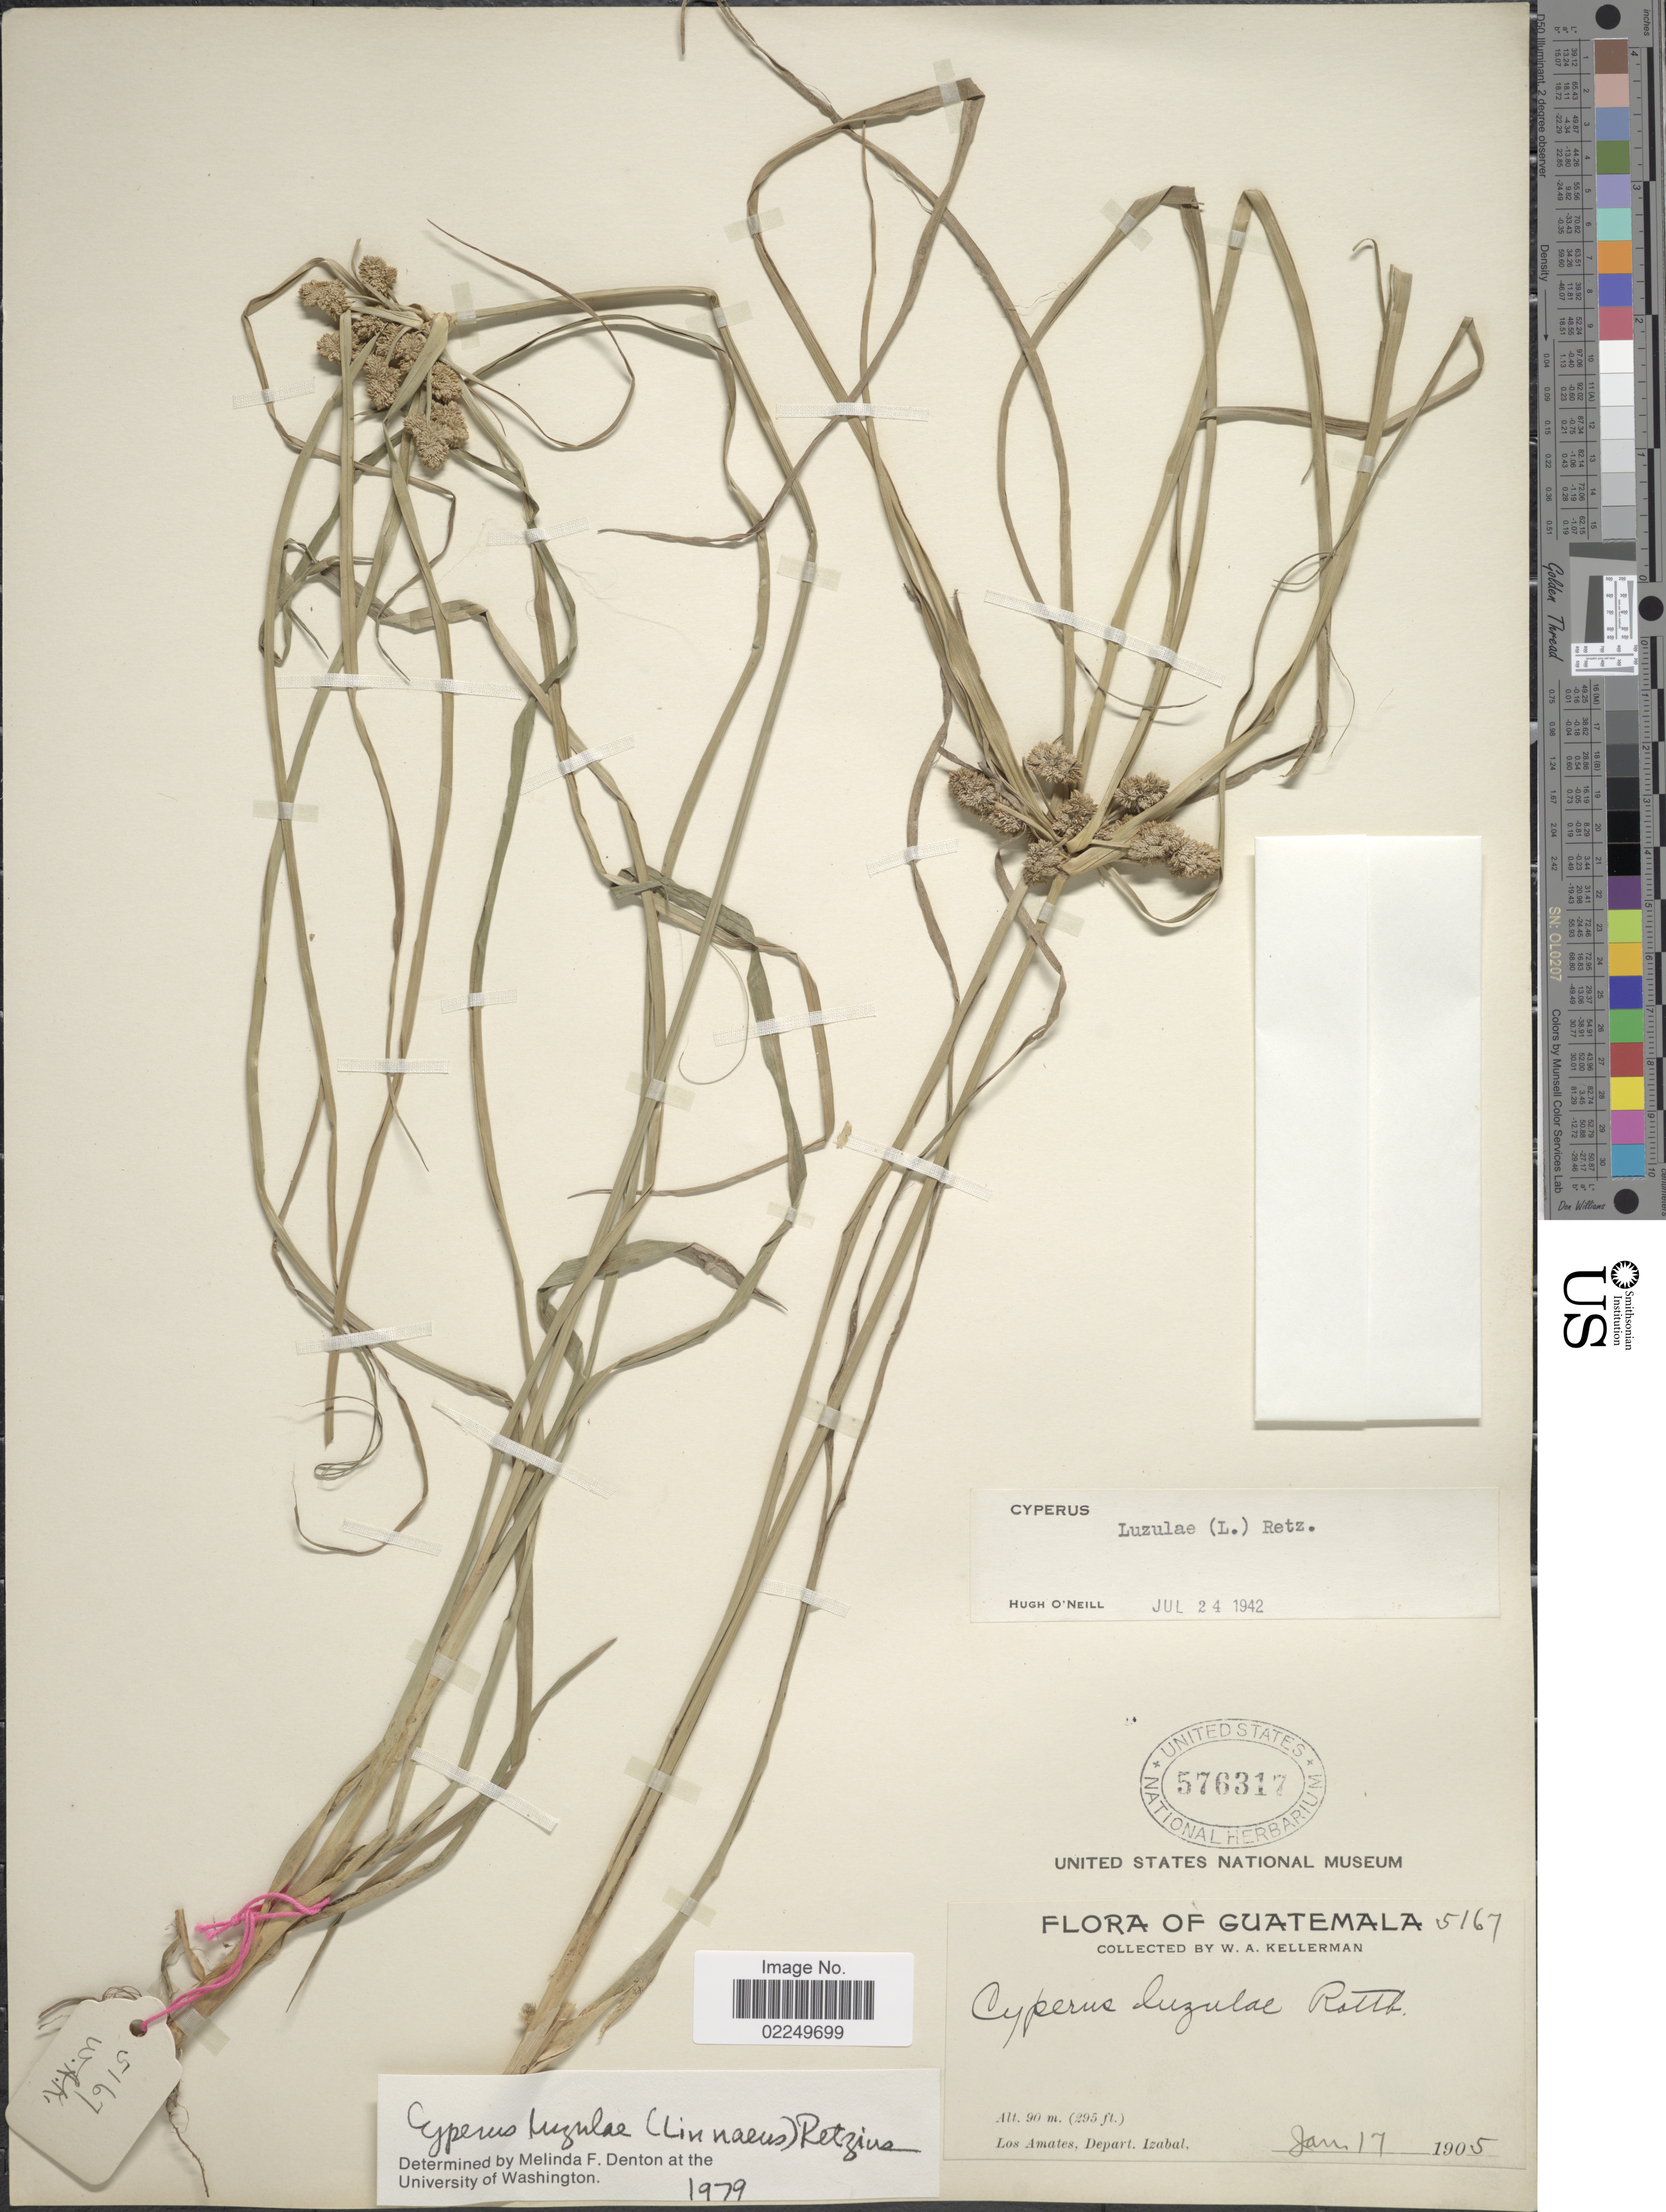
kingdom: Plantae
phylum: Tracheophyta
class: Liliopsida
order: Poales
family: Cyperaceae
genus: Cyperus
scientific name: Cyperus luzulae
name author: (L.) Rottb. ex Retz.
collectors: W. Kellerman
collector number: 5167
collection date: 1905-01-17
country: Guatemala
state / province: Izabal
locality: Los Amates, Depart. Izabal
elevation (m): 90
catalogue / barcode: US 576317